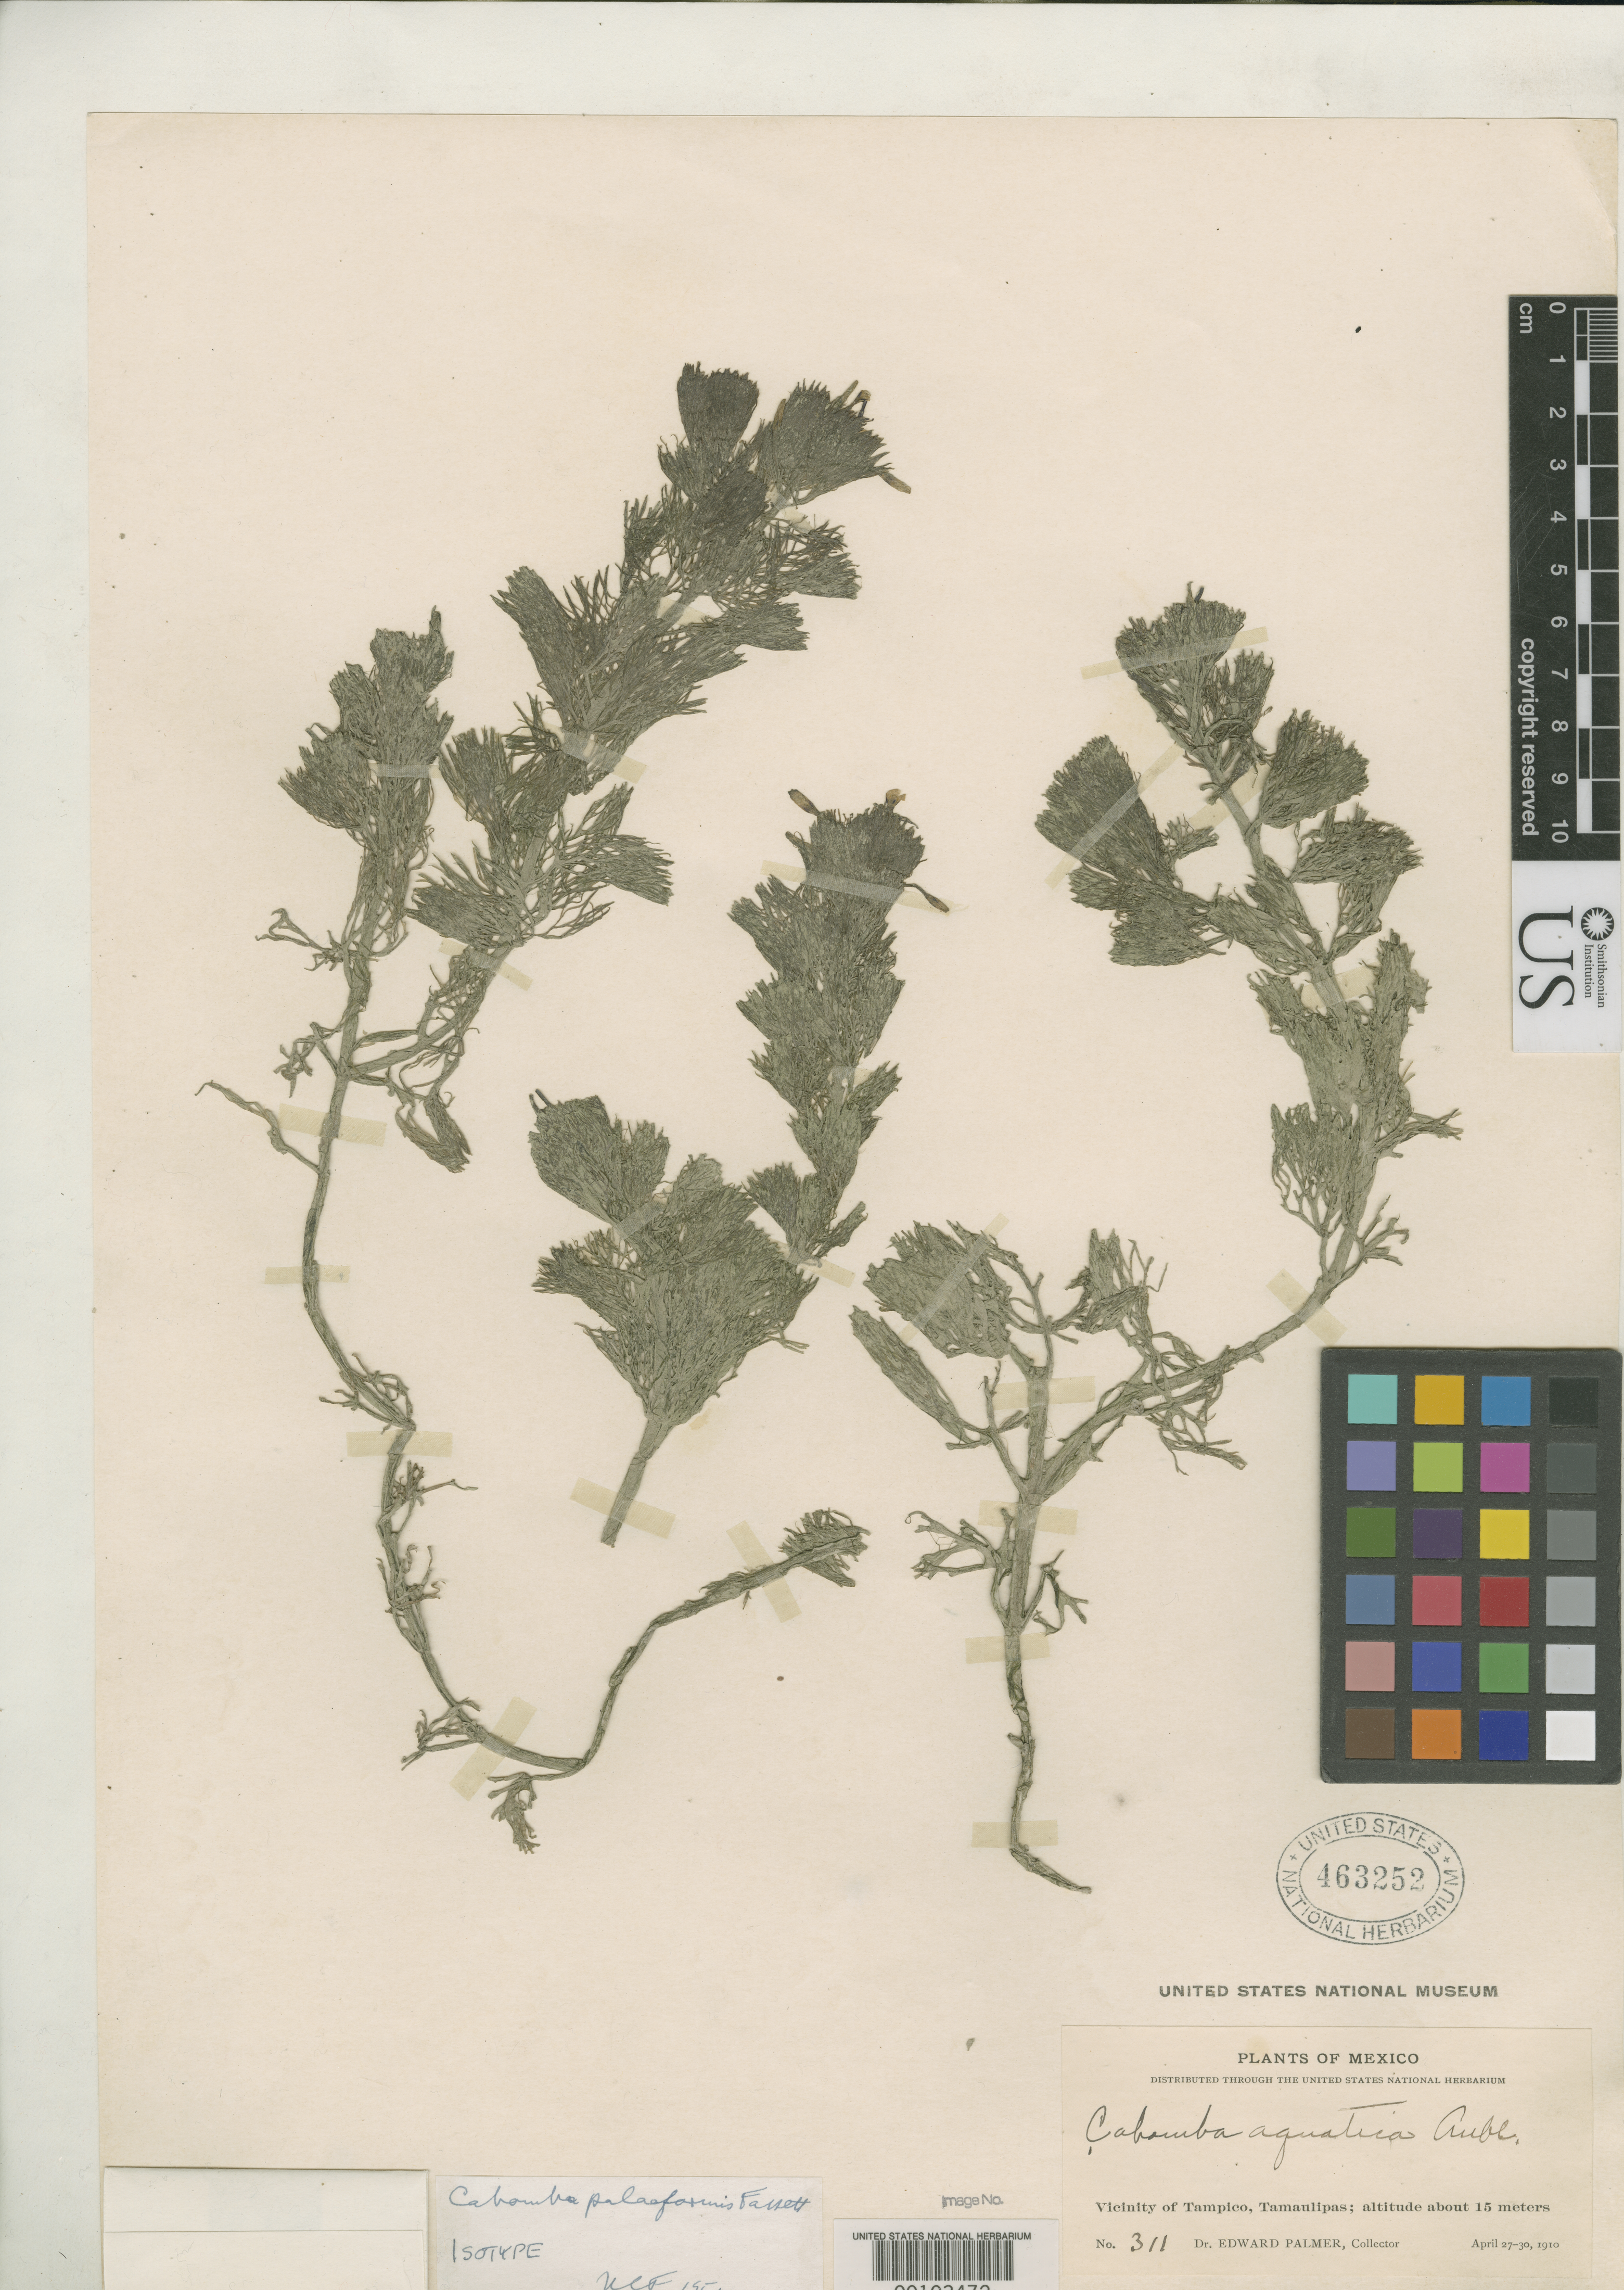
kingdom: Plantae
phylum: Tracheophyta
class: Magnoliopsida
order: Nymphaeales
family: Cabombaceae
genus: Cabomba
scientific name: Cabomba palaeformis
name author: Fassett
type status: Isotype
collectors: E. Palmer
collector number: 311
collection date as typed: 27 Apr 1910 to 30 Apr 1910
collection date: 1910-04-27/1910-04-30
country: Mexico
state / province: Tamaulipas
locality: Tampico.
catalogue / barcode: US 463252